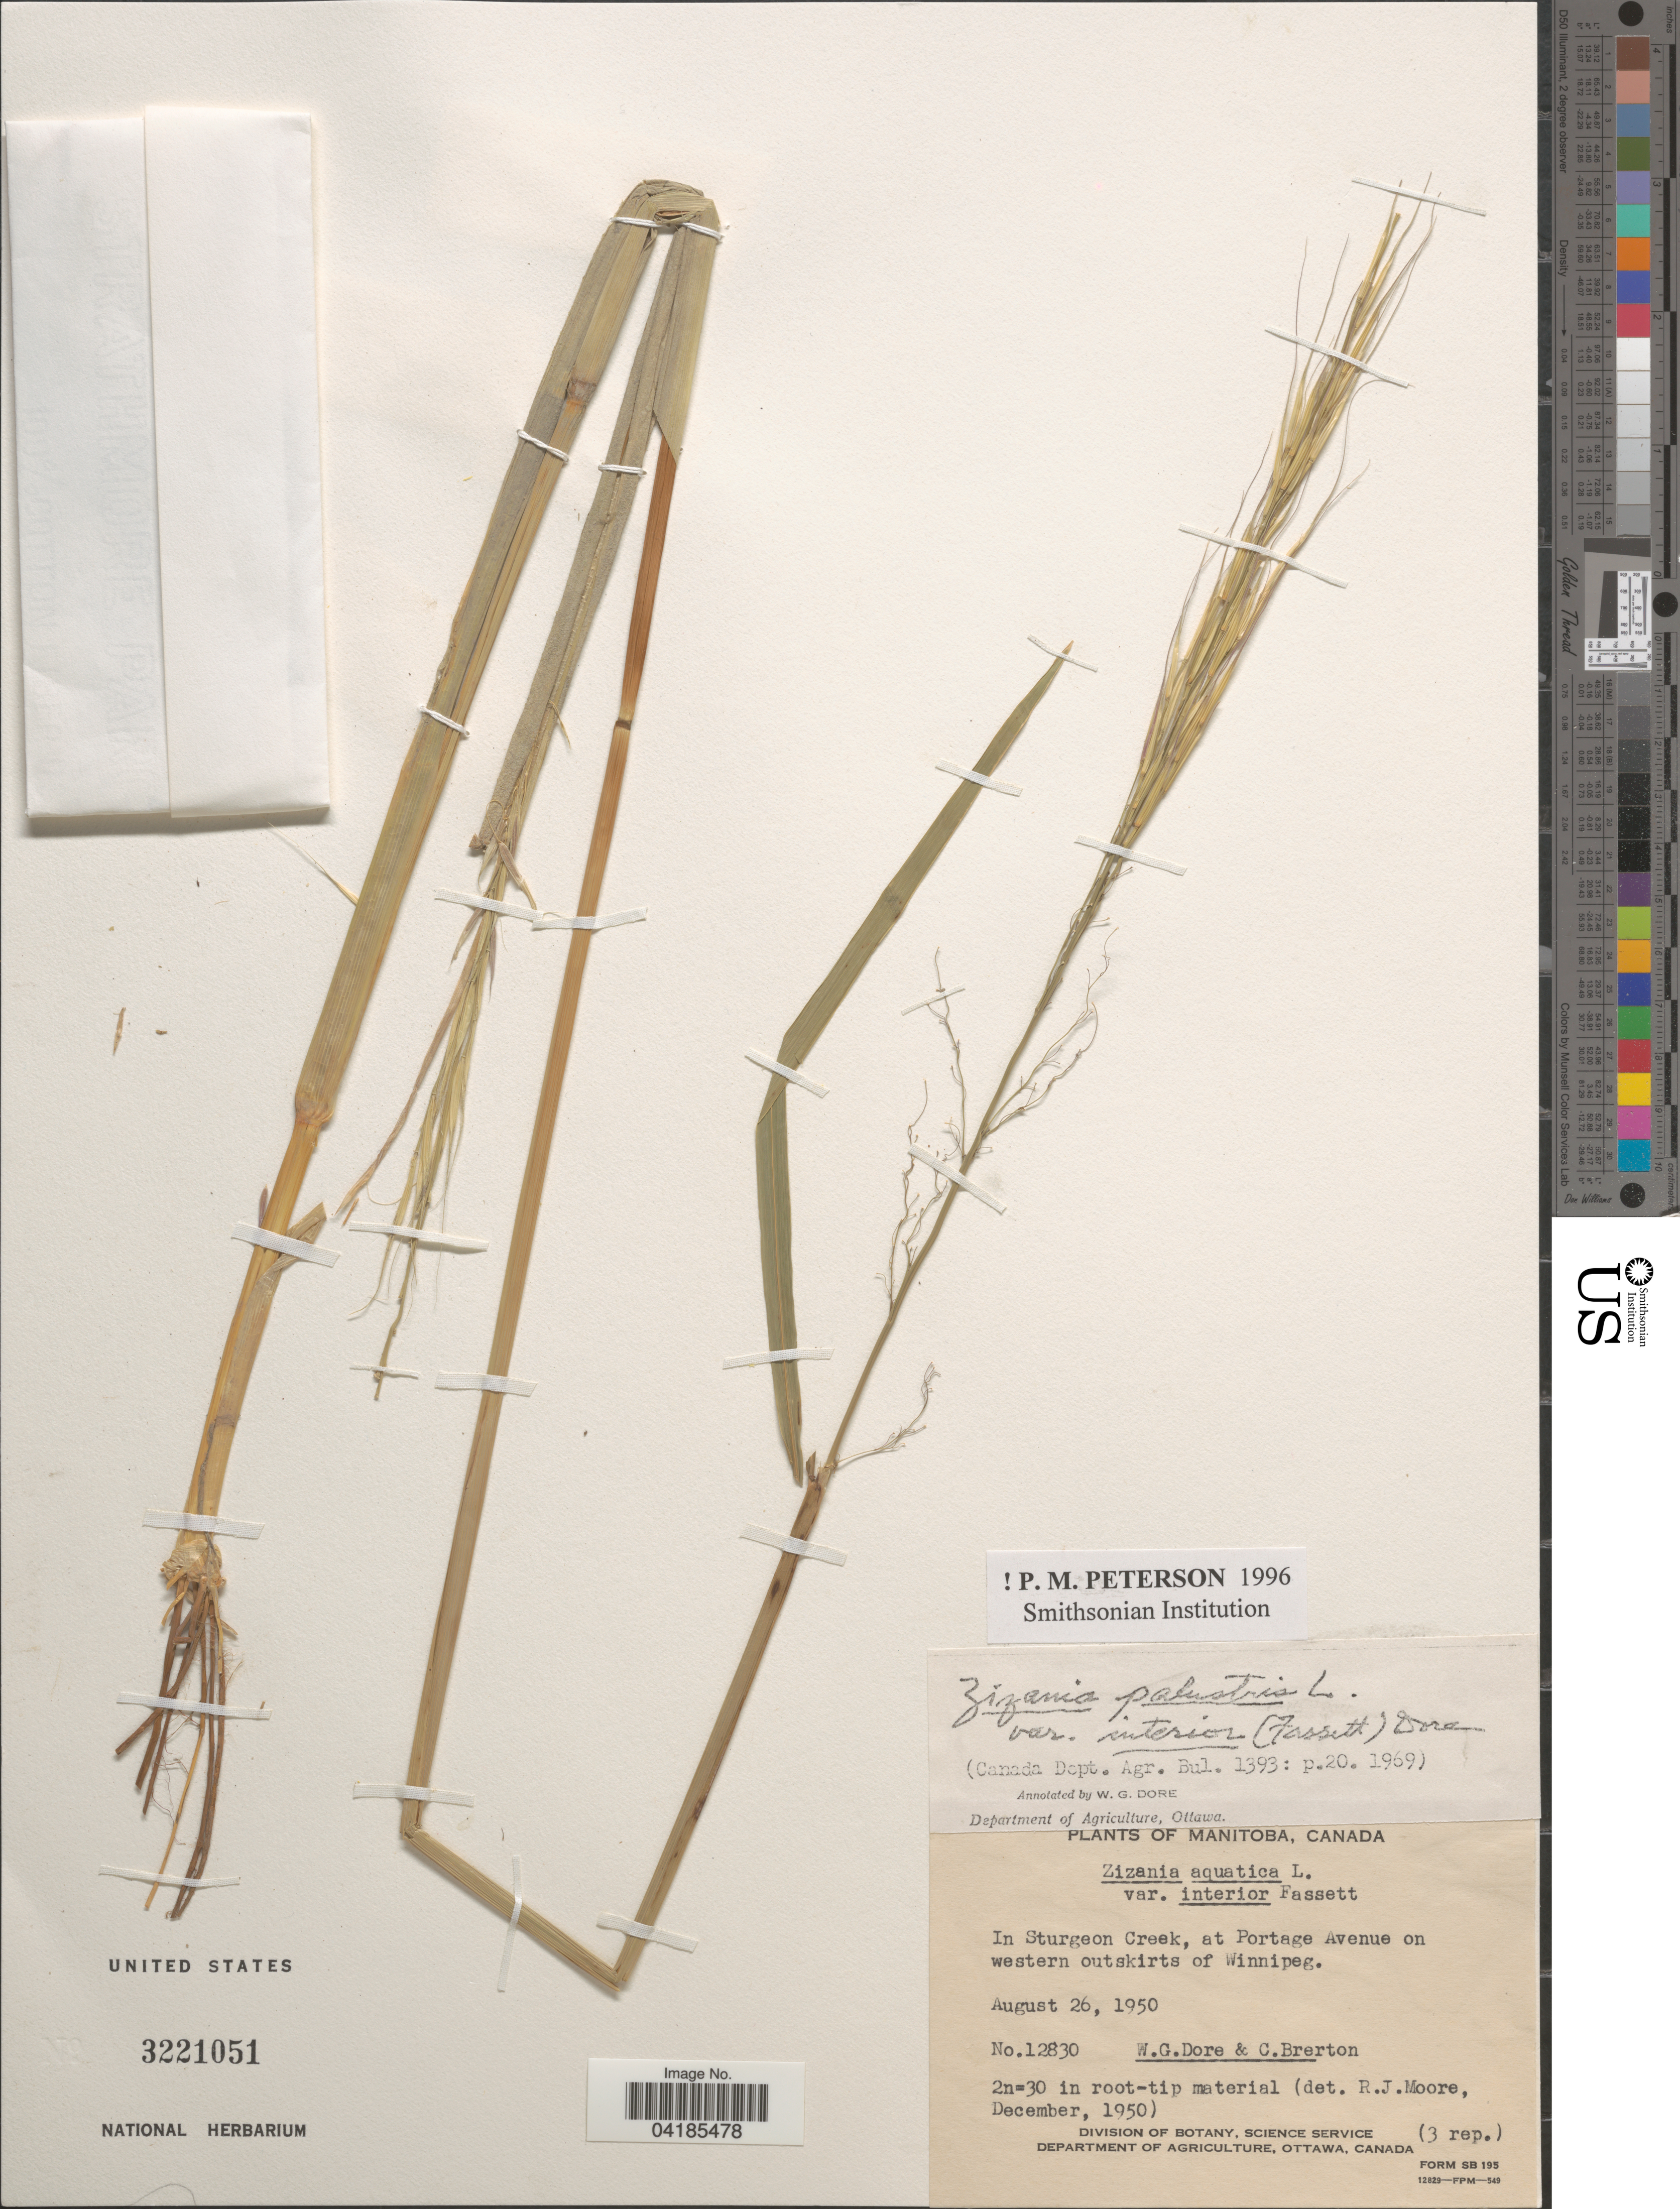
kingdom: Plantae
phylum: Tracheophyta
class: Liliopsida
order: Poales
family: Poaceae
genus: Zizania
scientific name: Zizania palustris var. interior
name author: L.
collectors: W. Dore & C. Brerton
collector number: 12830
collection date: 1950-08-26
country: Canada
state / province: Manitoba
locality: In Sturgeon Creek, at Portage Avenue on western outskirts of Winnipeg.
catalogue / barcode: US 3221051